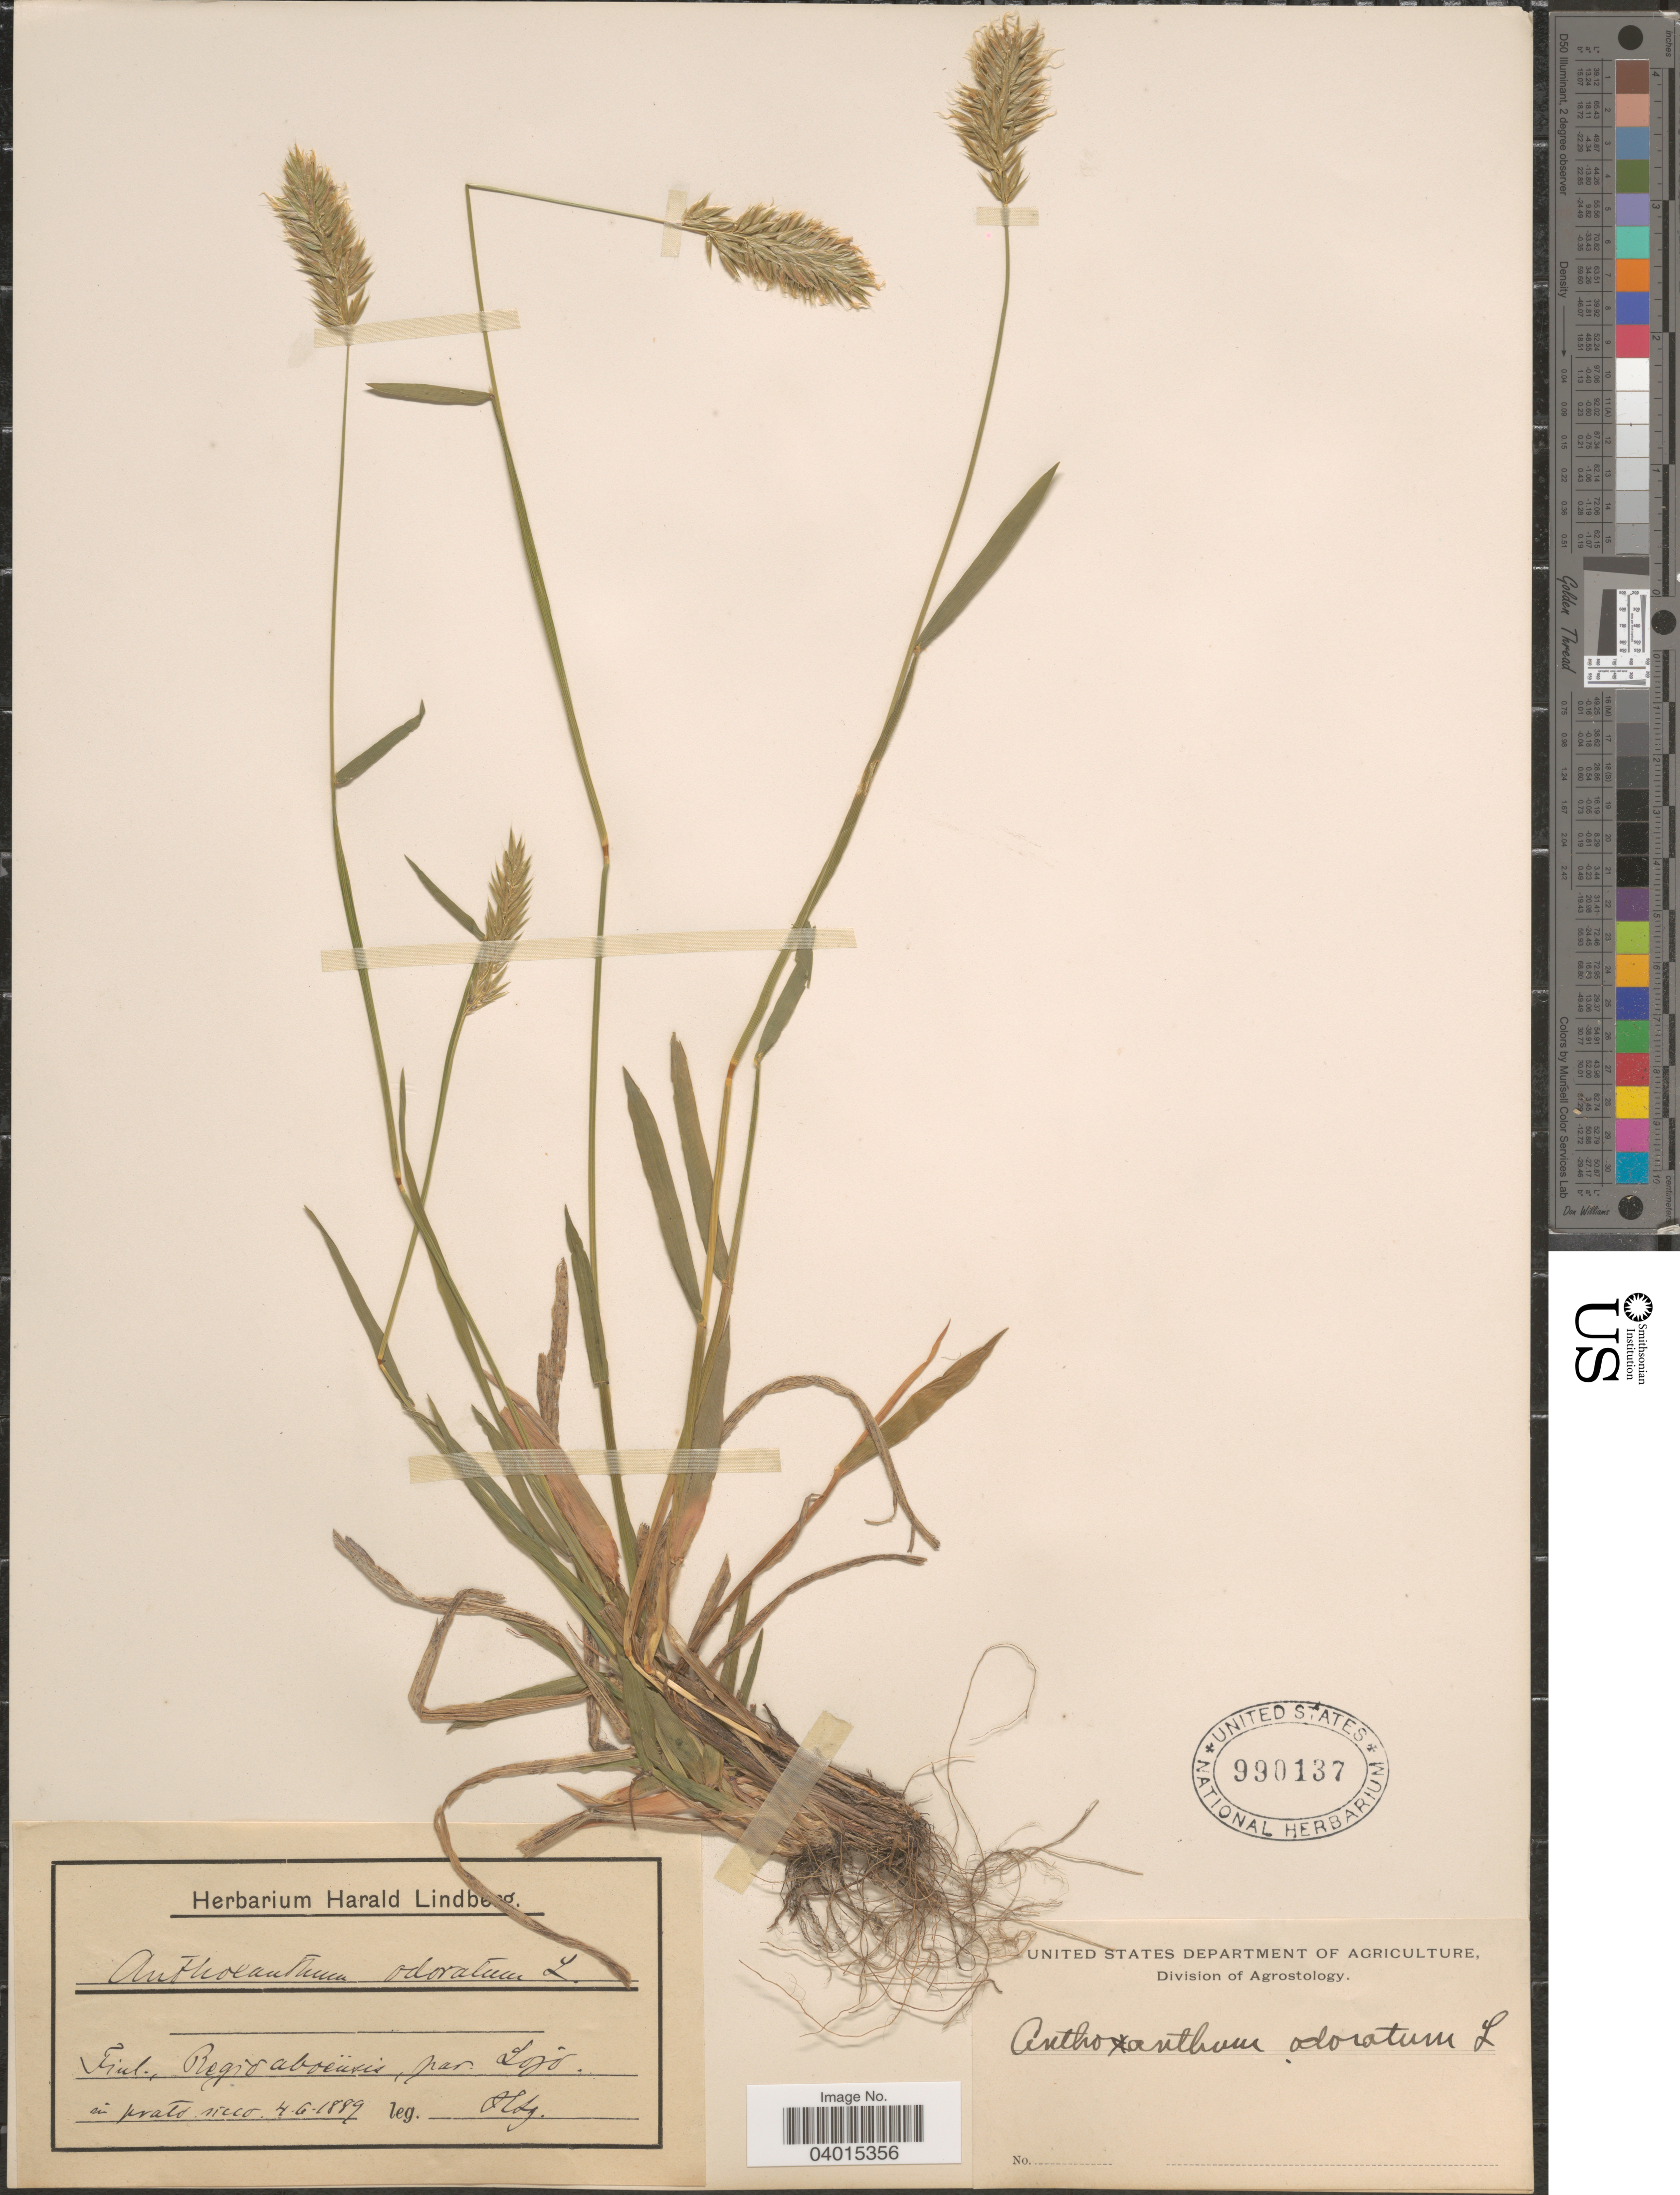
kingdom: Plantae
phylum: Tracheophyta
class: Liliopsida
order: Poales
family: Poaceae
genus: Anthoxanthum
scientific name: Anthoxanthum odoratum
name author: L.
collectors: H. Lindberg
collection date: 1889-06-04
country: Finland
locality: Regro aboeüsis, par Lojo. à prato sicco.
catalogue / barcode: US 990137